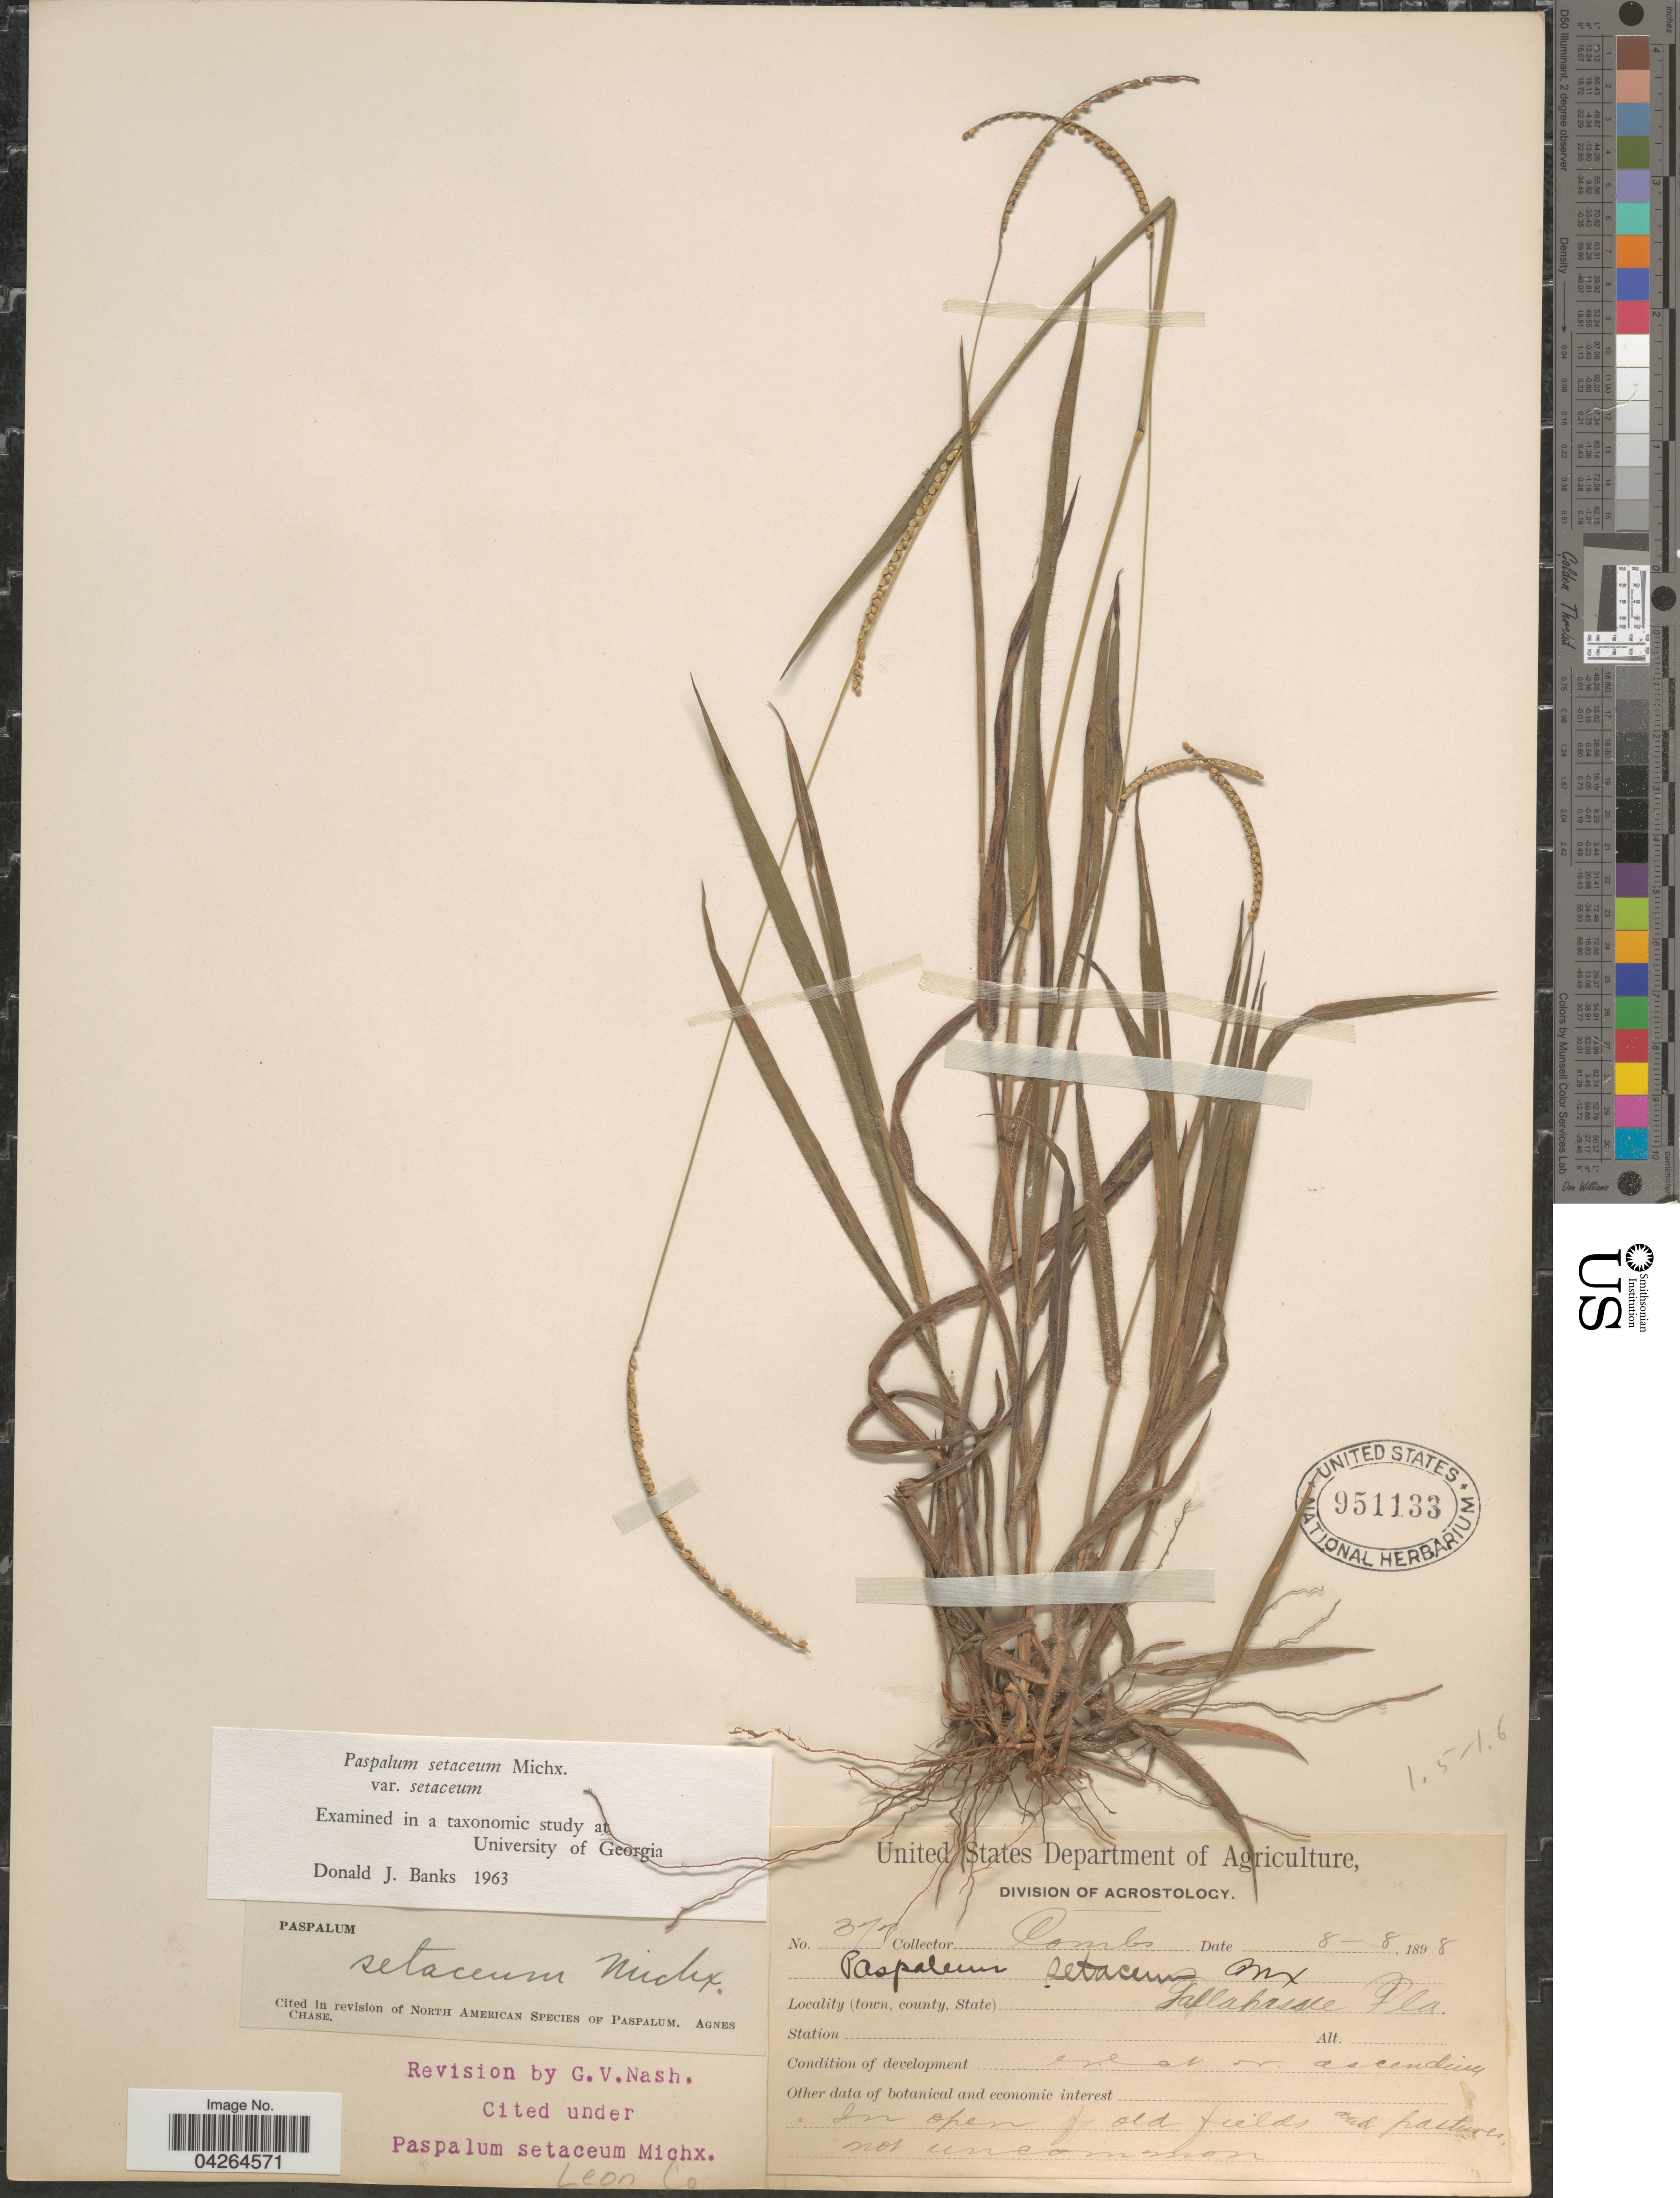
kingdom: Plantae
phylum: Tracheophyta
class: Liliopsida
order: Poales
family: Poaceae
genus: Paspalum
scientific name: Paspalum setaceum var. setaceum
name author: Michx.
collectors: -. Combs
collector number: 377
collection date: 1898-08-08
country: United States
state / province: Florida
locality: Tallahassee. In open old fields and pastures. Leon Co.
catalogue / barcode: US 951133